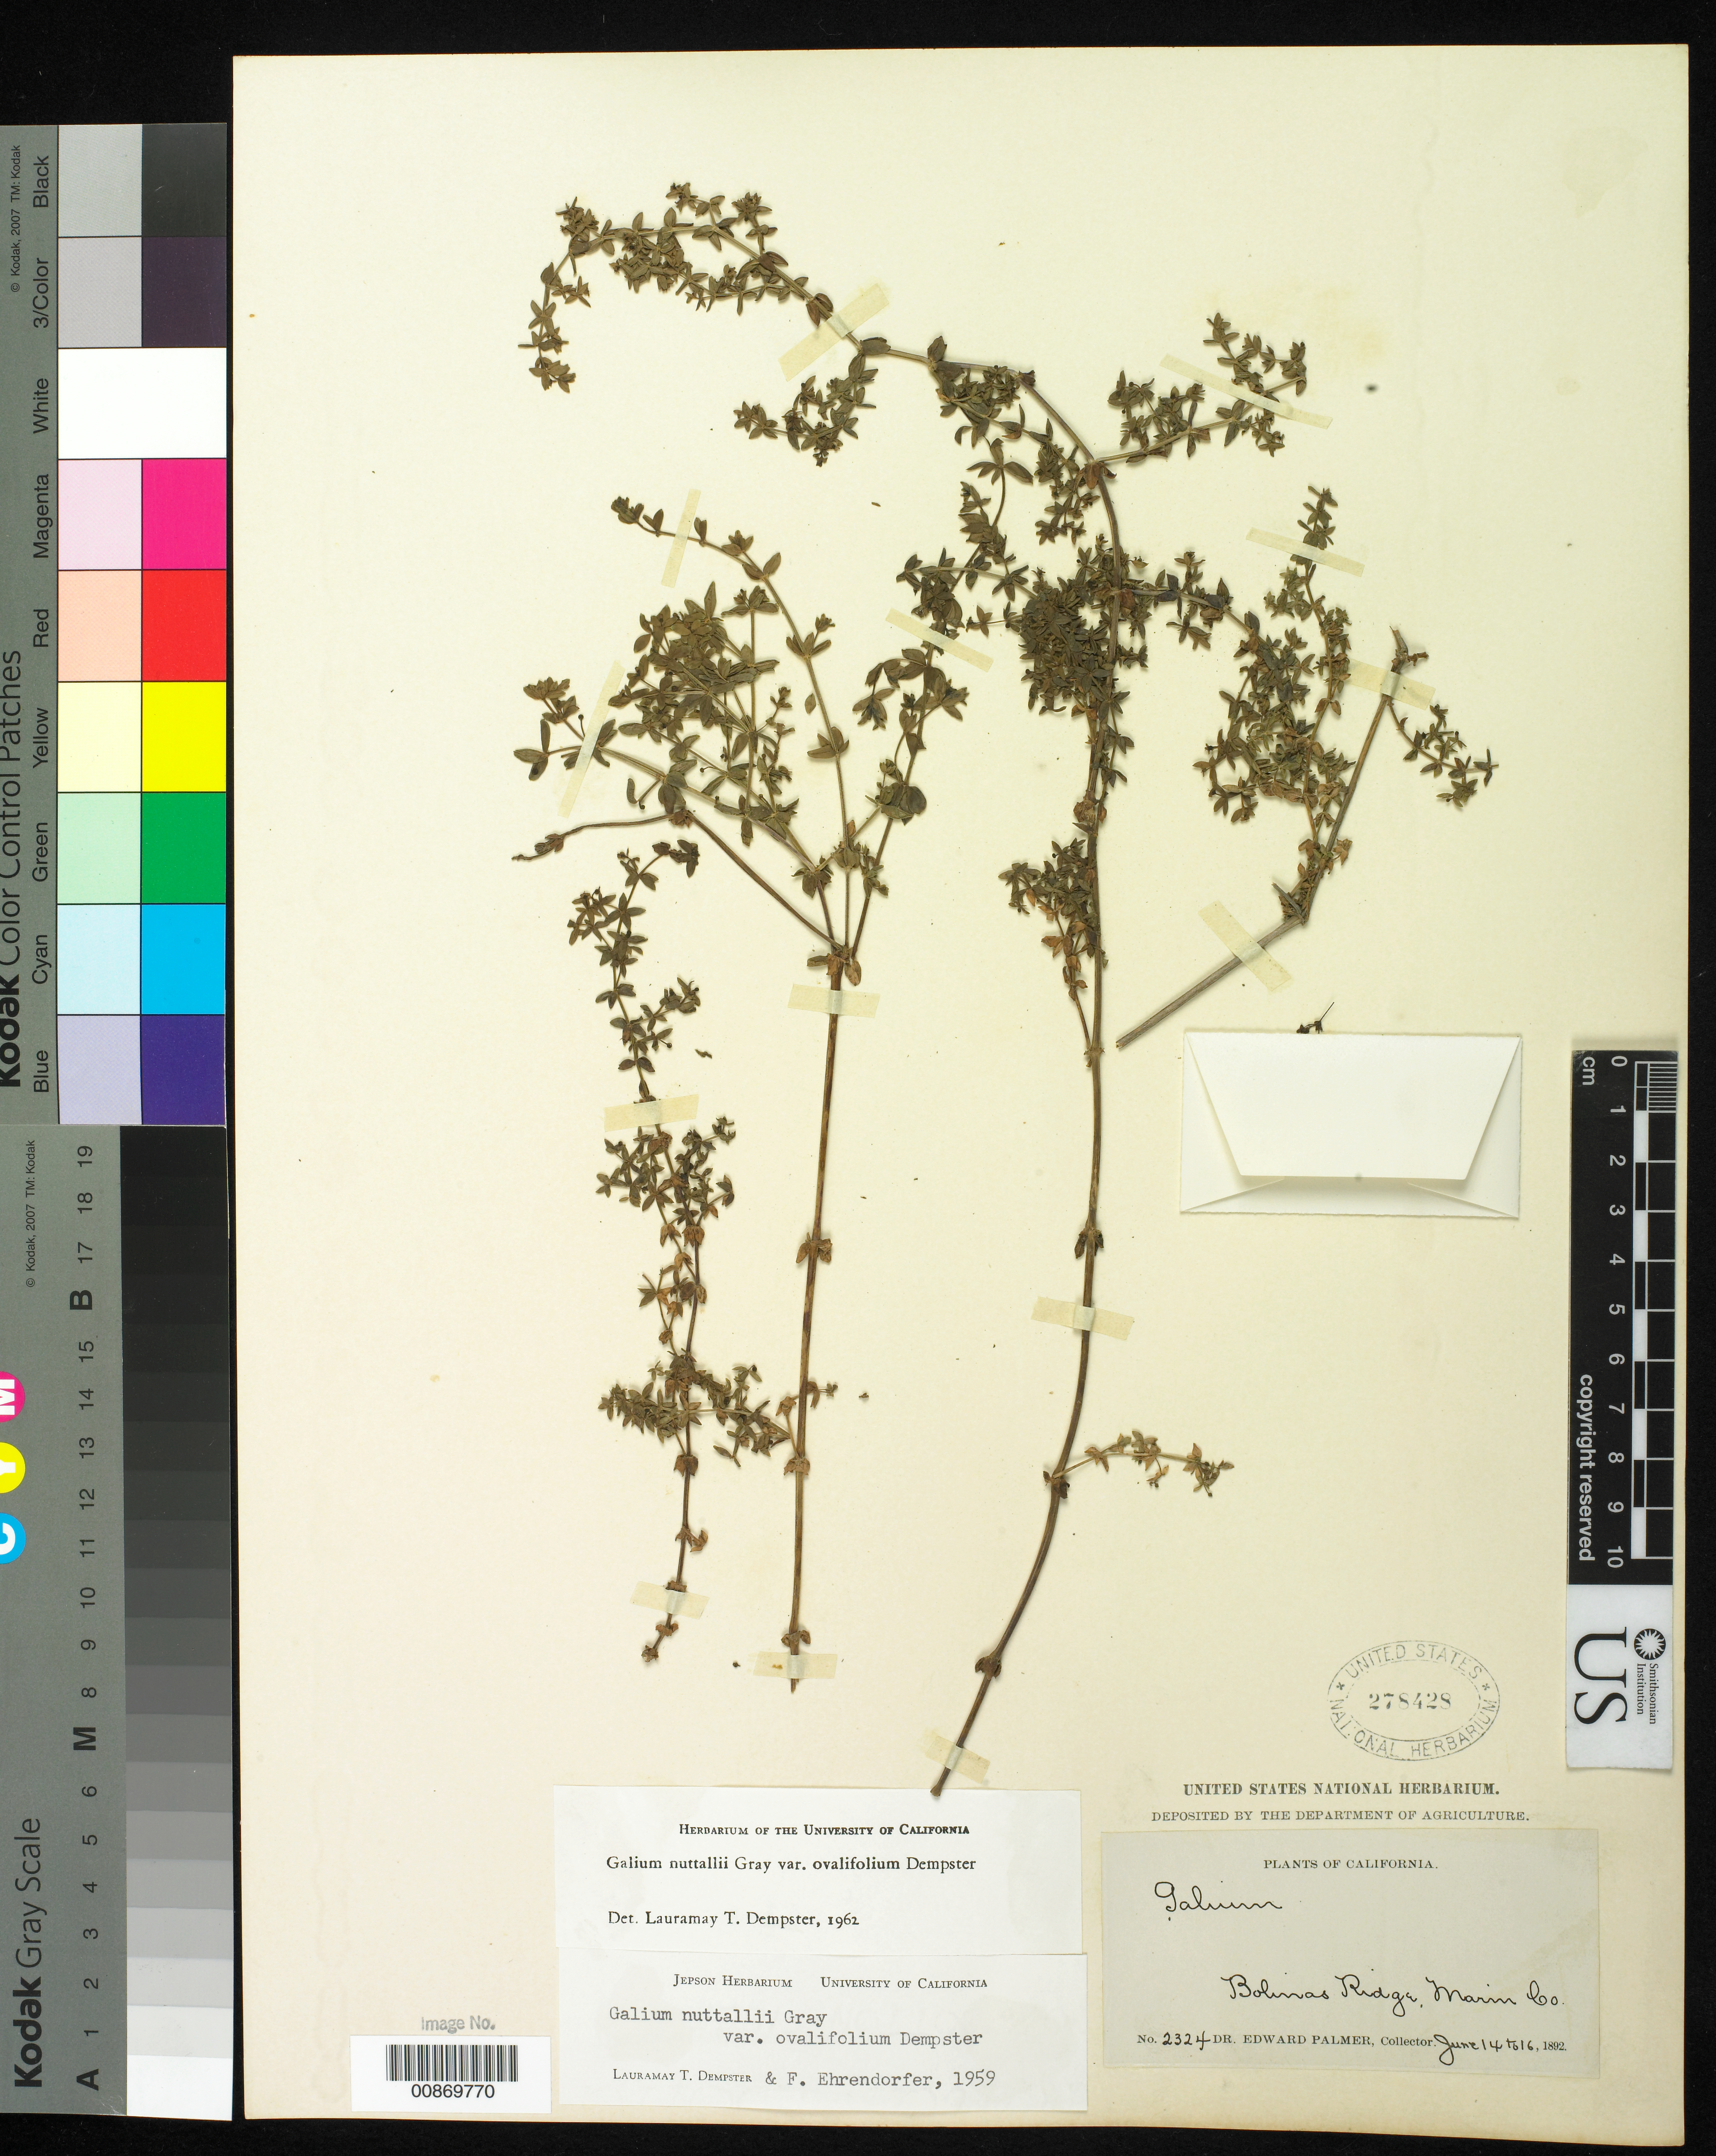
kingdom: Plantae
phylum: Tracheophyta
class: Magnoliopsida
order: Gentianales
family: Rubiaceae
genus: Galium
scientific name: Galium nuttallii var. ovalifolium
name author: A. Gray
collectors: E. Palmer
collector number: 2324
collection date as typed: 14 Jun 1892 to 16 Jun 1892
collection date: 1892-06-14/1892-06-16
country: United States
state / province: California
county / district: Marin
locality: Bolinas Ridge, Marin County, California.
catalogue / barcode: US 278428